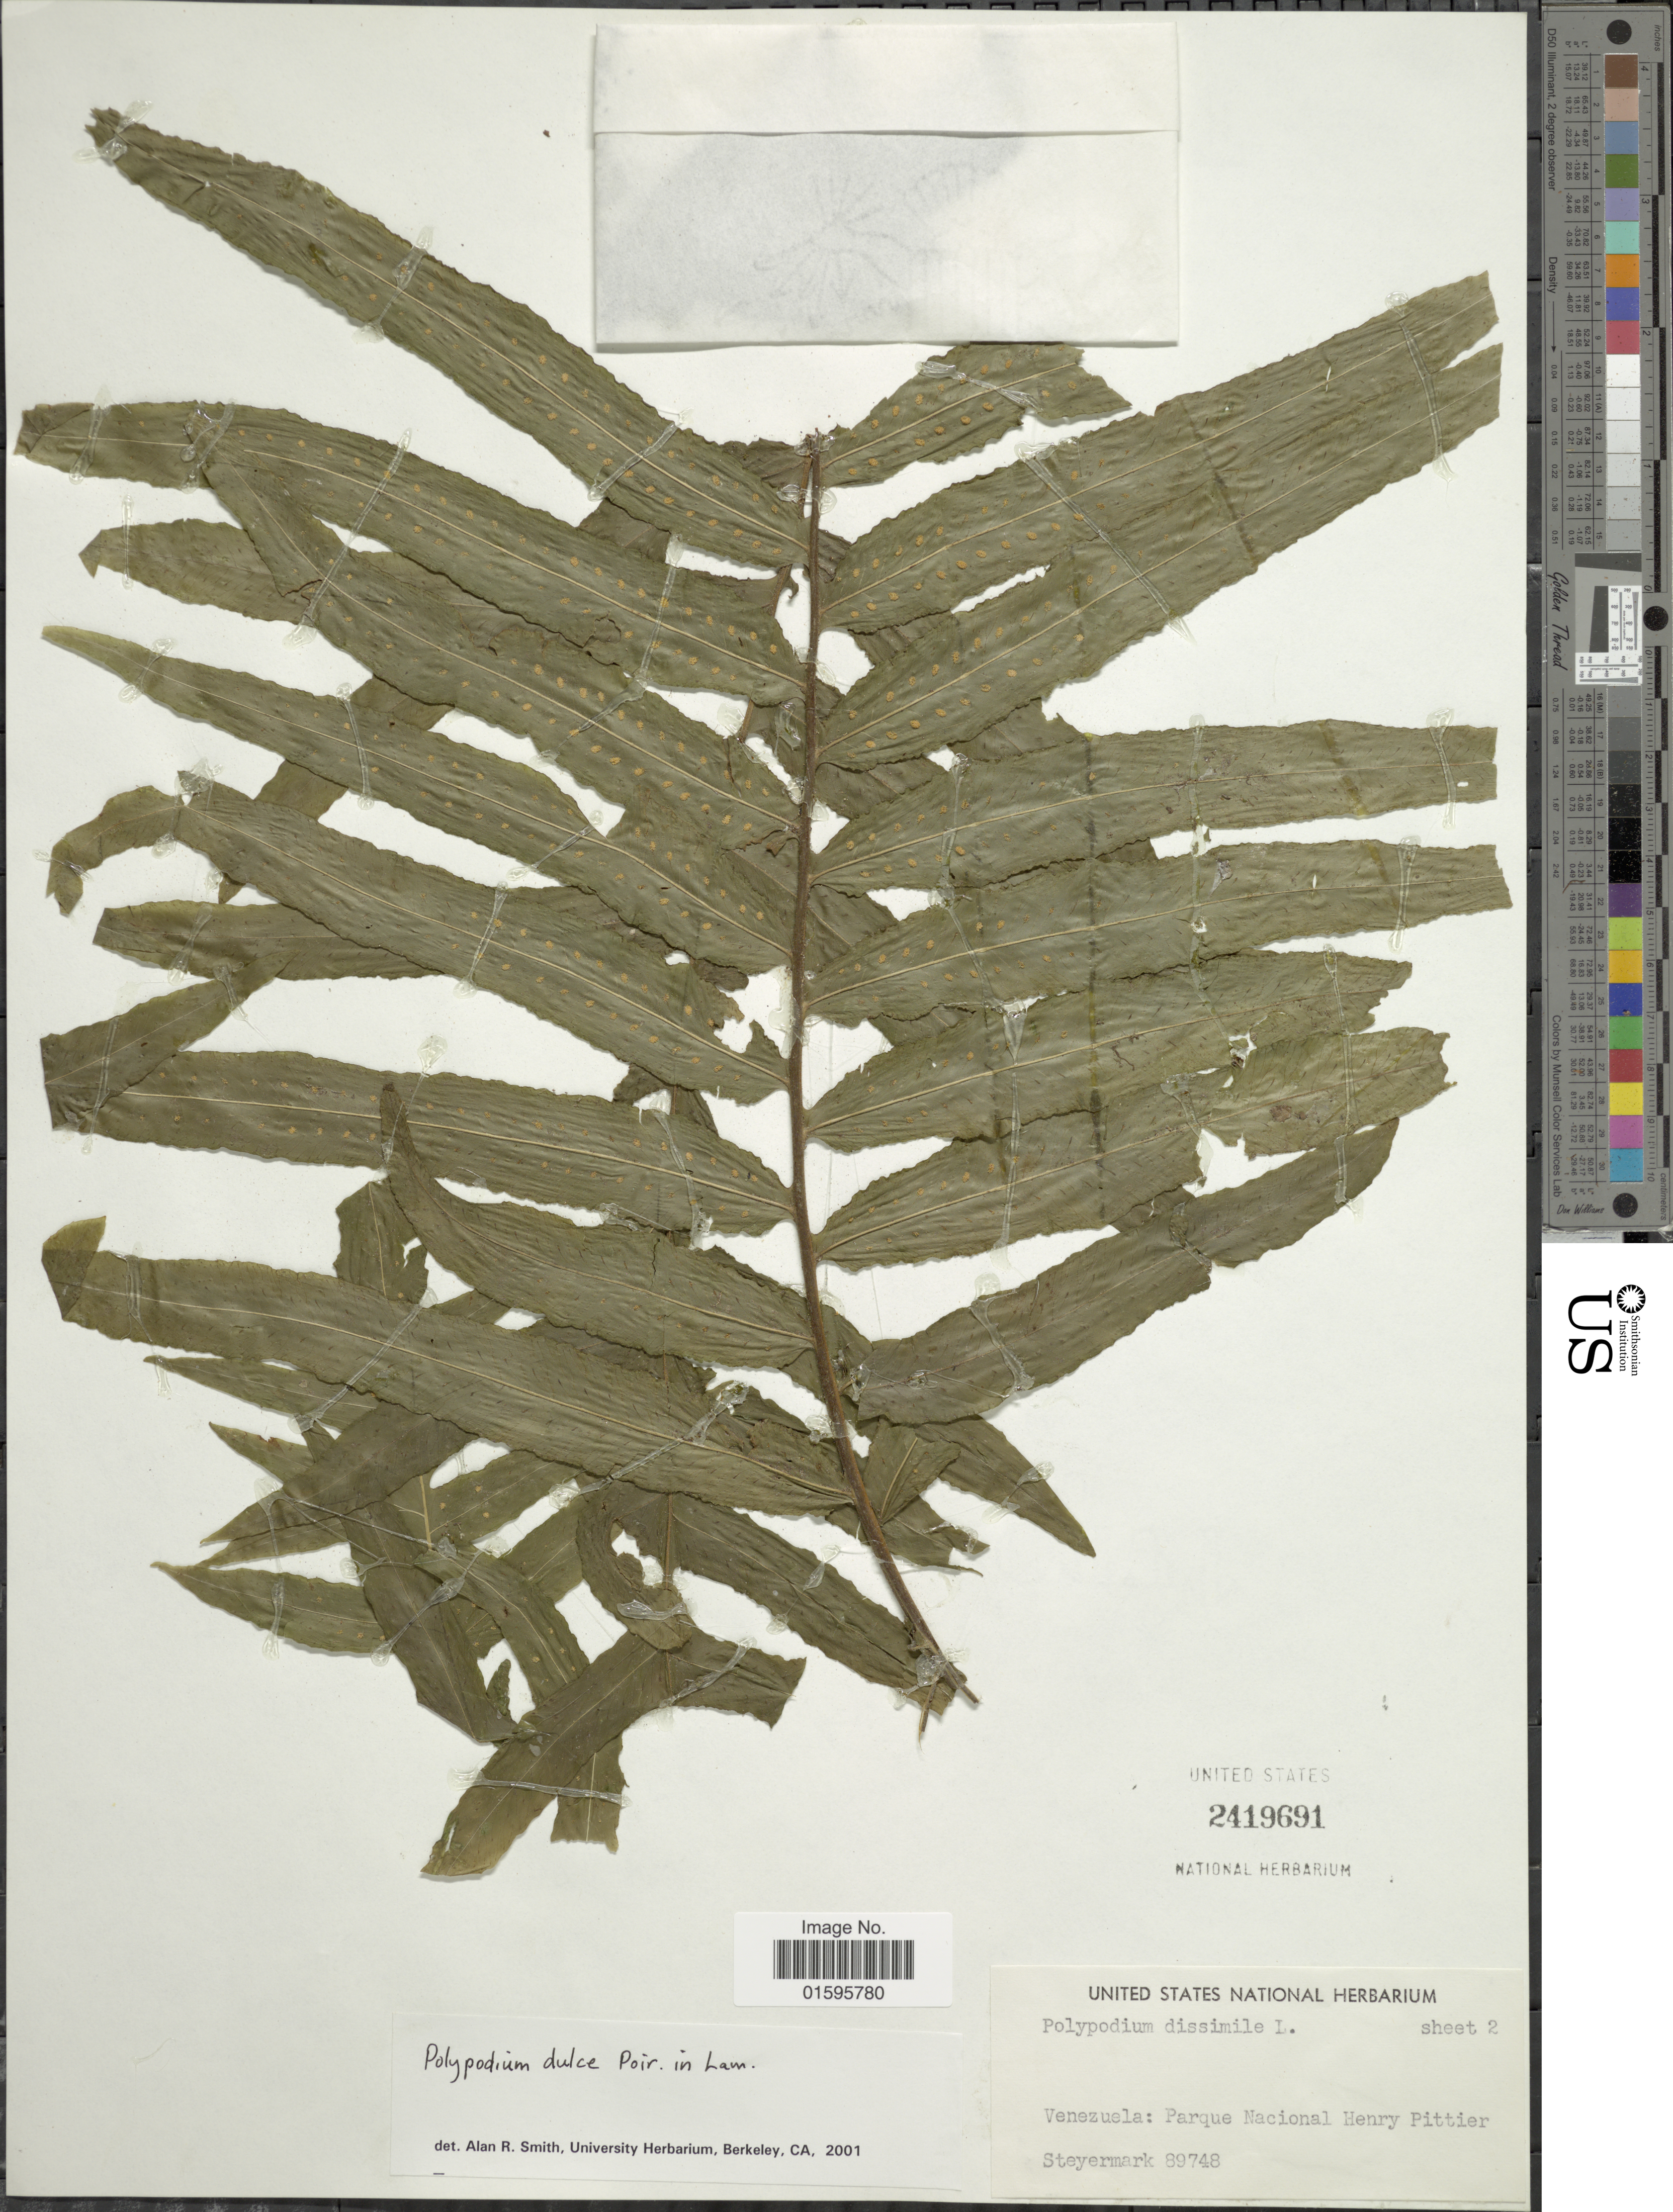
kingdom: Plantae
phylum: Tracheophyta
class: Polypodiopsida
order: Polypodiales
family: Polypodiaceae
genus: Polypodium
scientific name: Polypodium dulce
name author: Poir.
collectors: Steyermark, --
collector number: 89748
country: Venezuela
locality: Venezuela: Parque Nacional Henry Pittier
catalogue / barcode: US 2419691